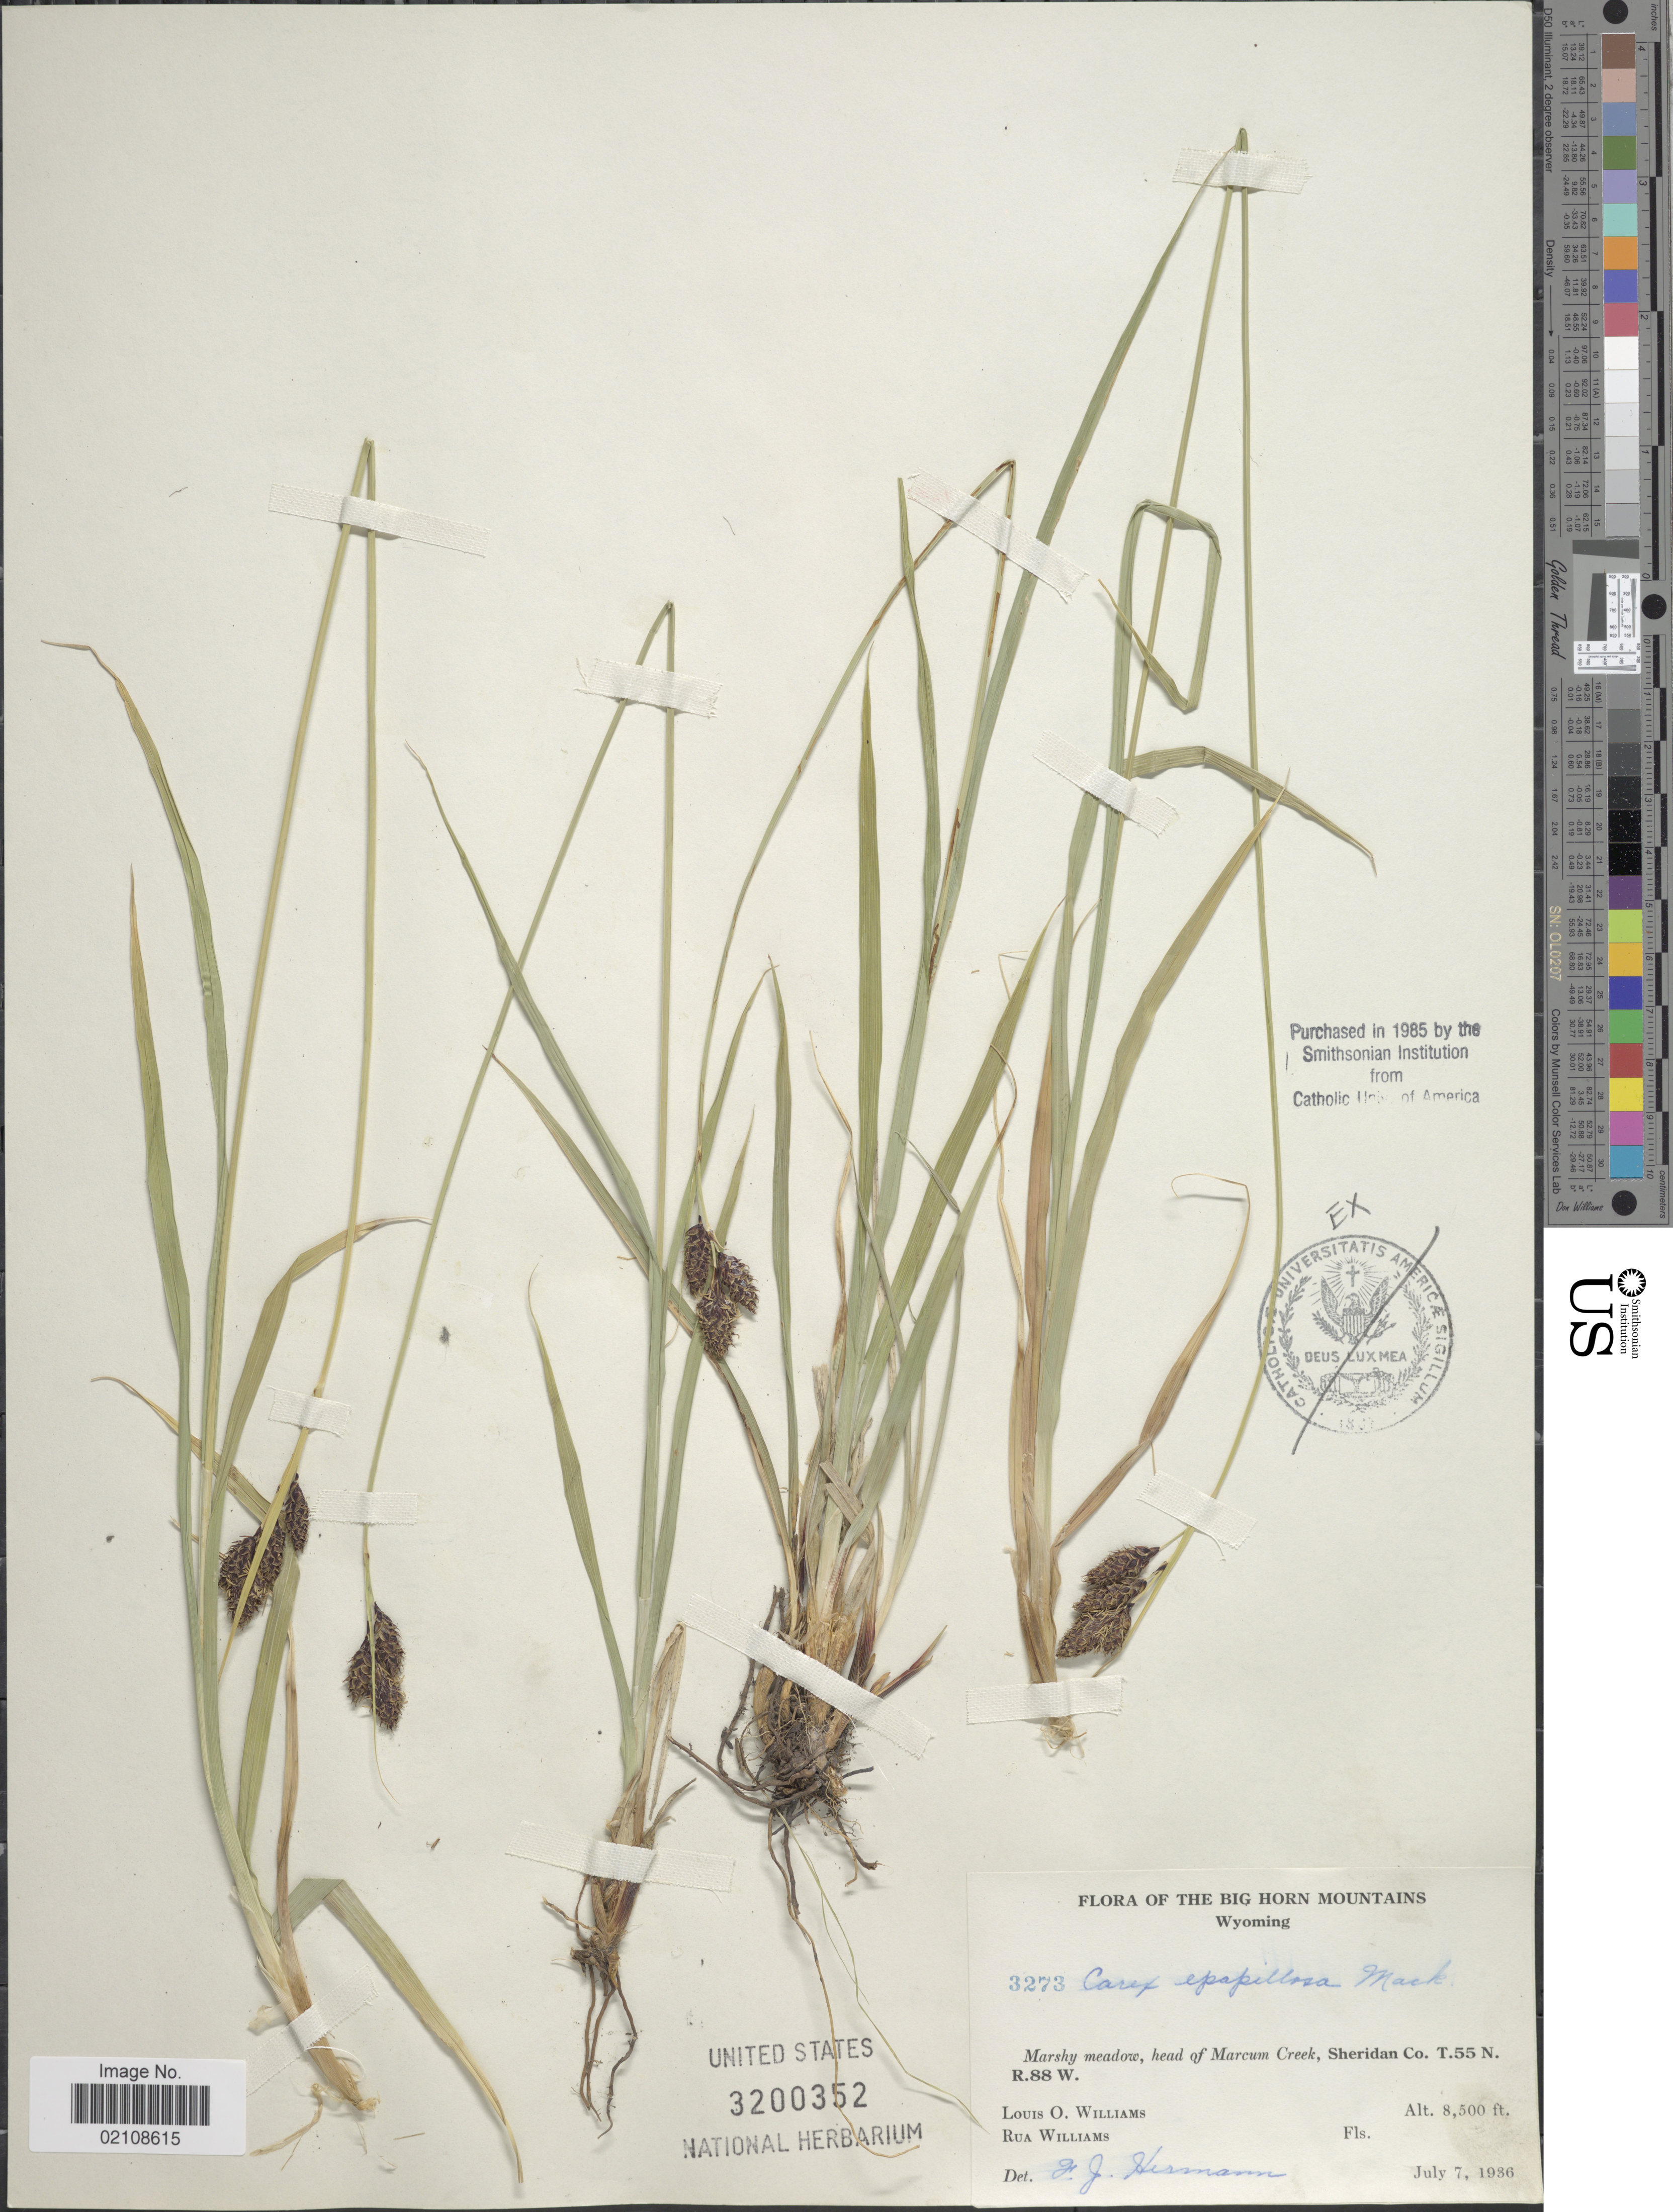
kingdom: Plantae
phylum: Tracheophyta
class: Liliopsida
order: Poales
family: Cyperaceae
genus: Carex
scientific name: Carex epapillosa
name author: Mack.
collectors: L. O. Williams & R. P. Williams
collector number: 3273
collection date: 1936-07-07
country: United States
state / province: Wyoming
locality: Big Horn Mountains, marshy meadows, head of Marcum Creek, Sheridan Co., T.55N., R.88W.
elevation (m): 2591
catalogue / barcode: US 3200352